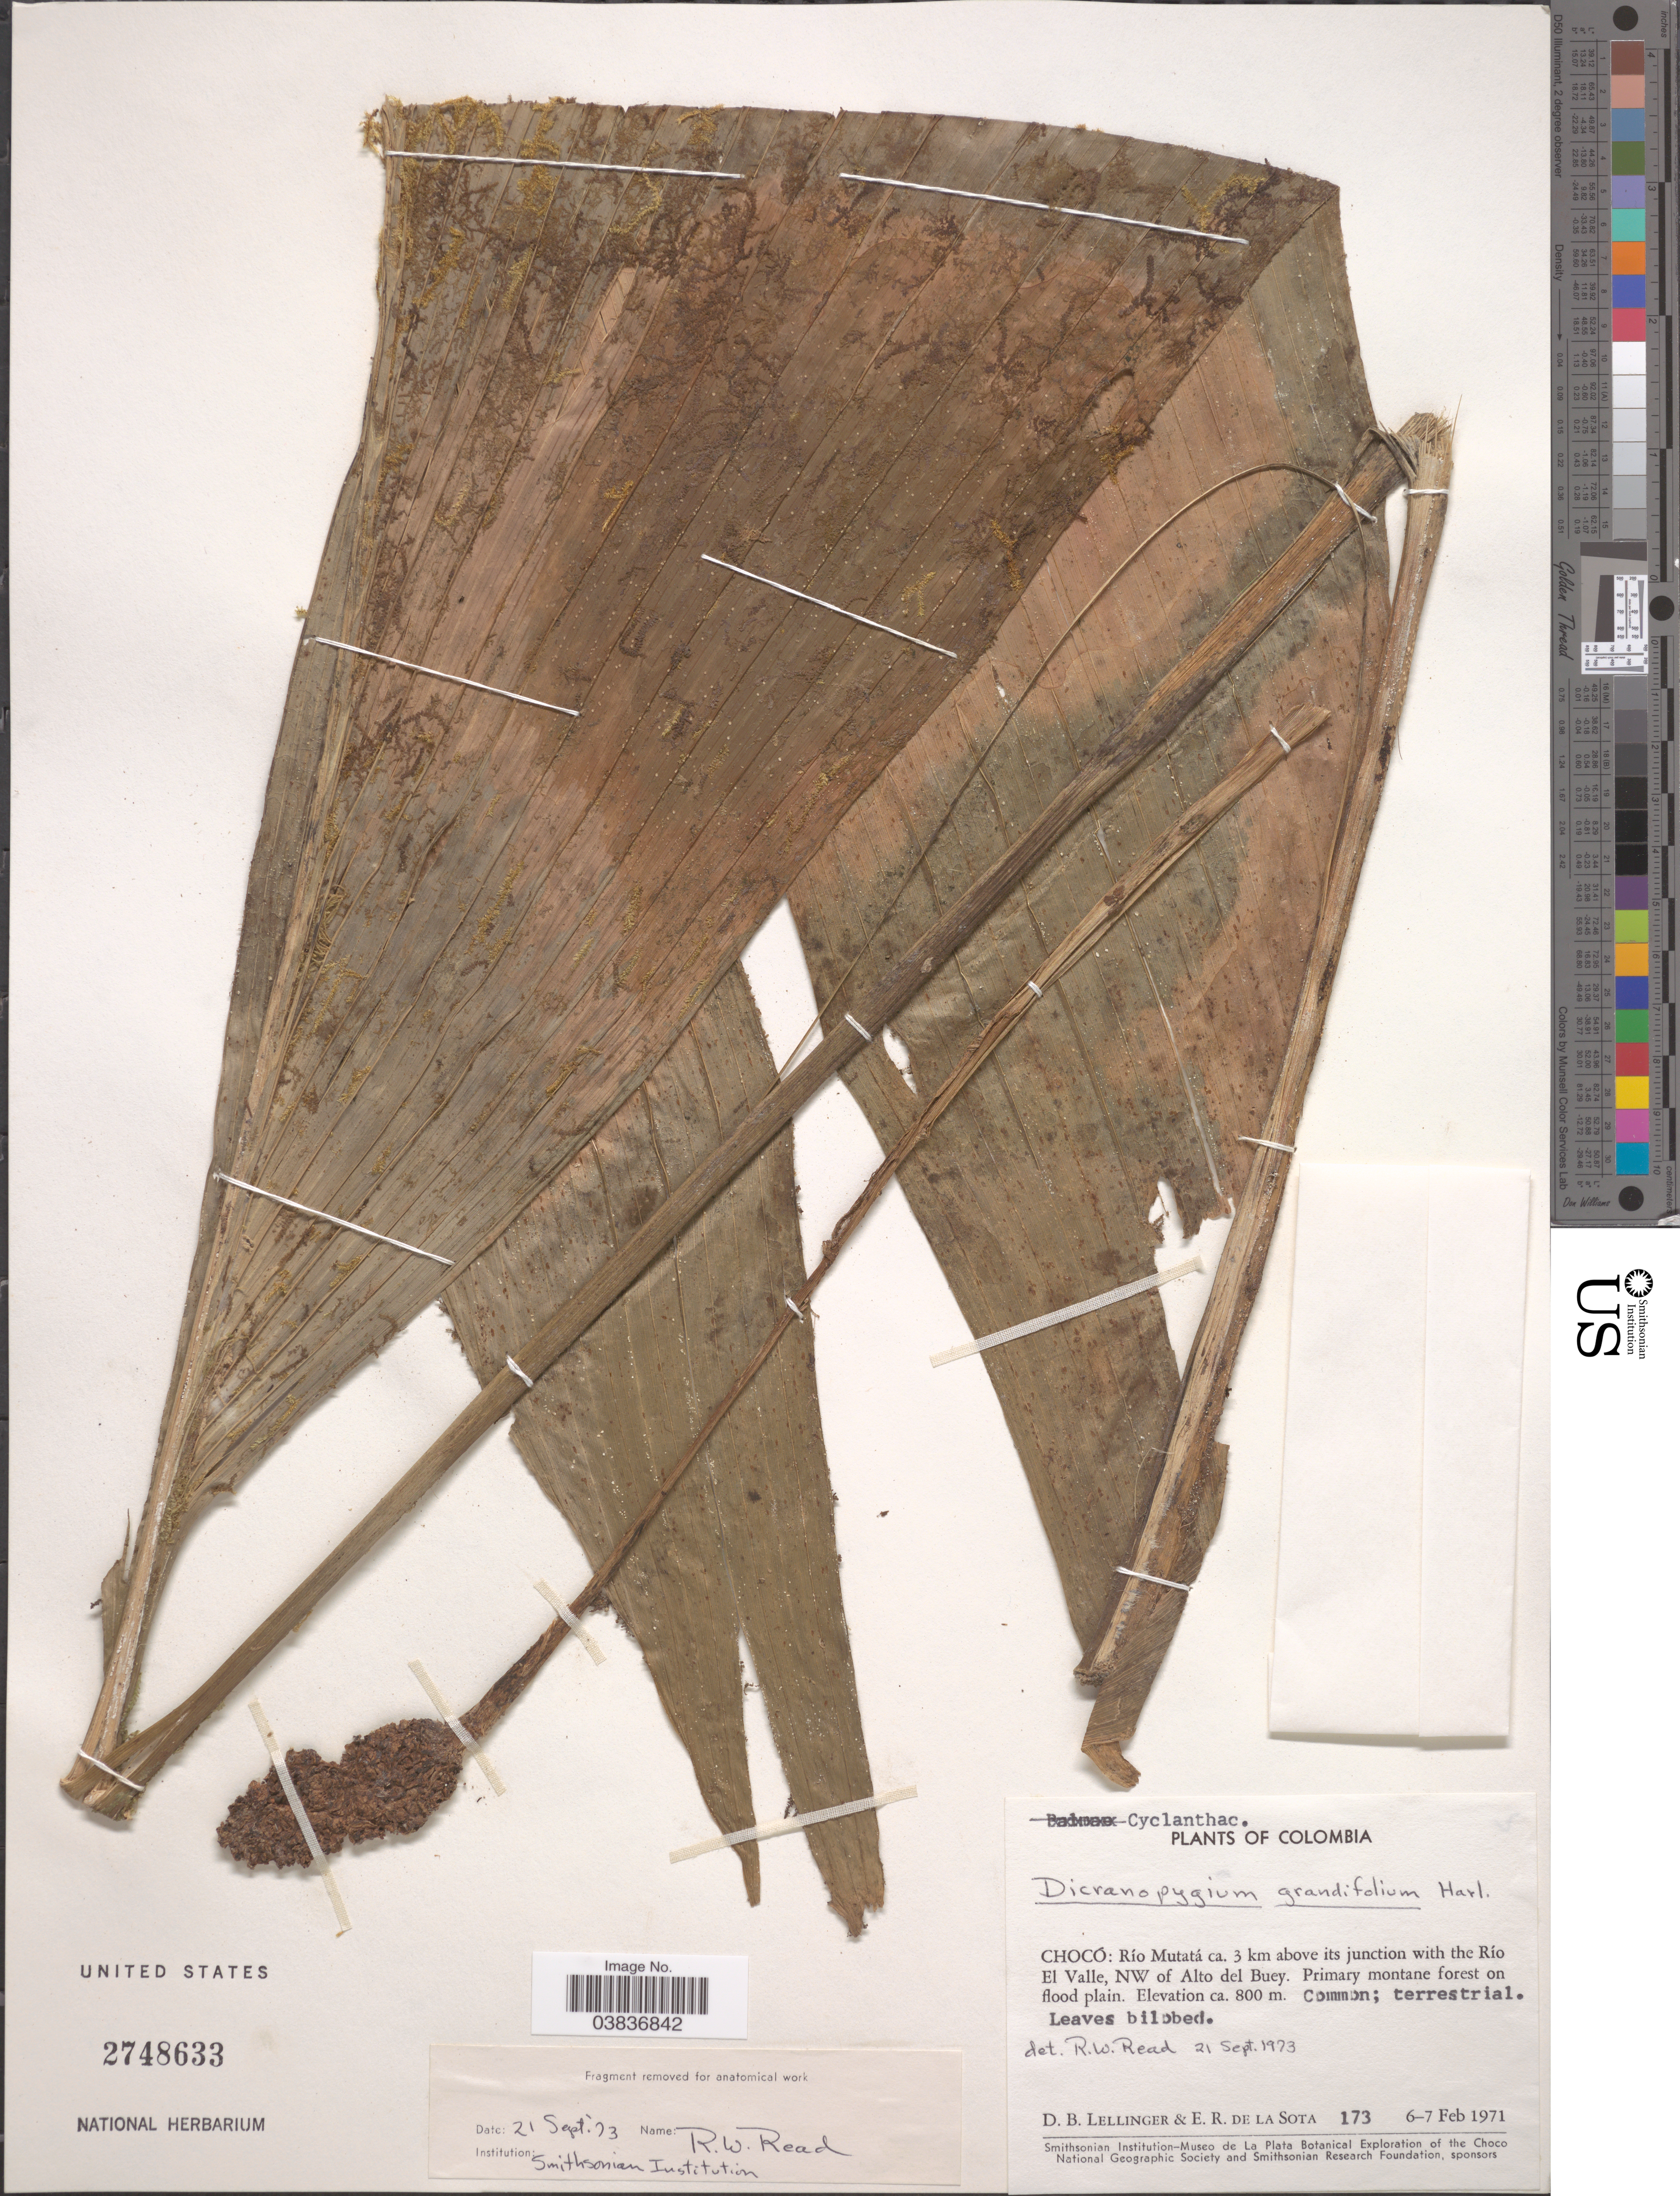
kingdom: Plantae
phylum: Tracheophyta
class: Liliopsida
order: Pandanales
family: Cyclanthaceae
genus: Dicranopygium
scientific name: Dicranopygium grandifolium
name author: Harling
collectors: D. B. Lellinger & E. R. de la Sota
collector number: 173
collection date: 1971-02-06/1971-02-07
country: Colombia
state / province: Chocó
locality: Río Matatá ca. 3 km above its junction with the Río El Valle, NW of Alto del Buey.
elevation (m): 800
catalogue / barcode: US 2748633